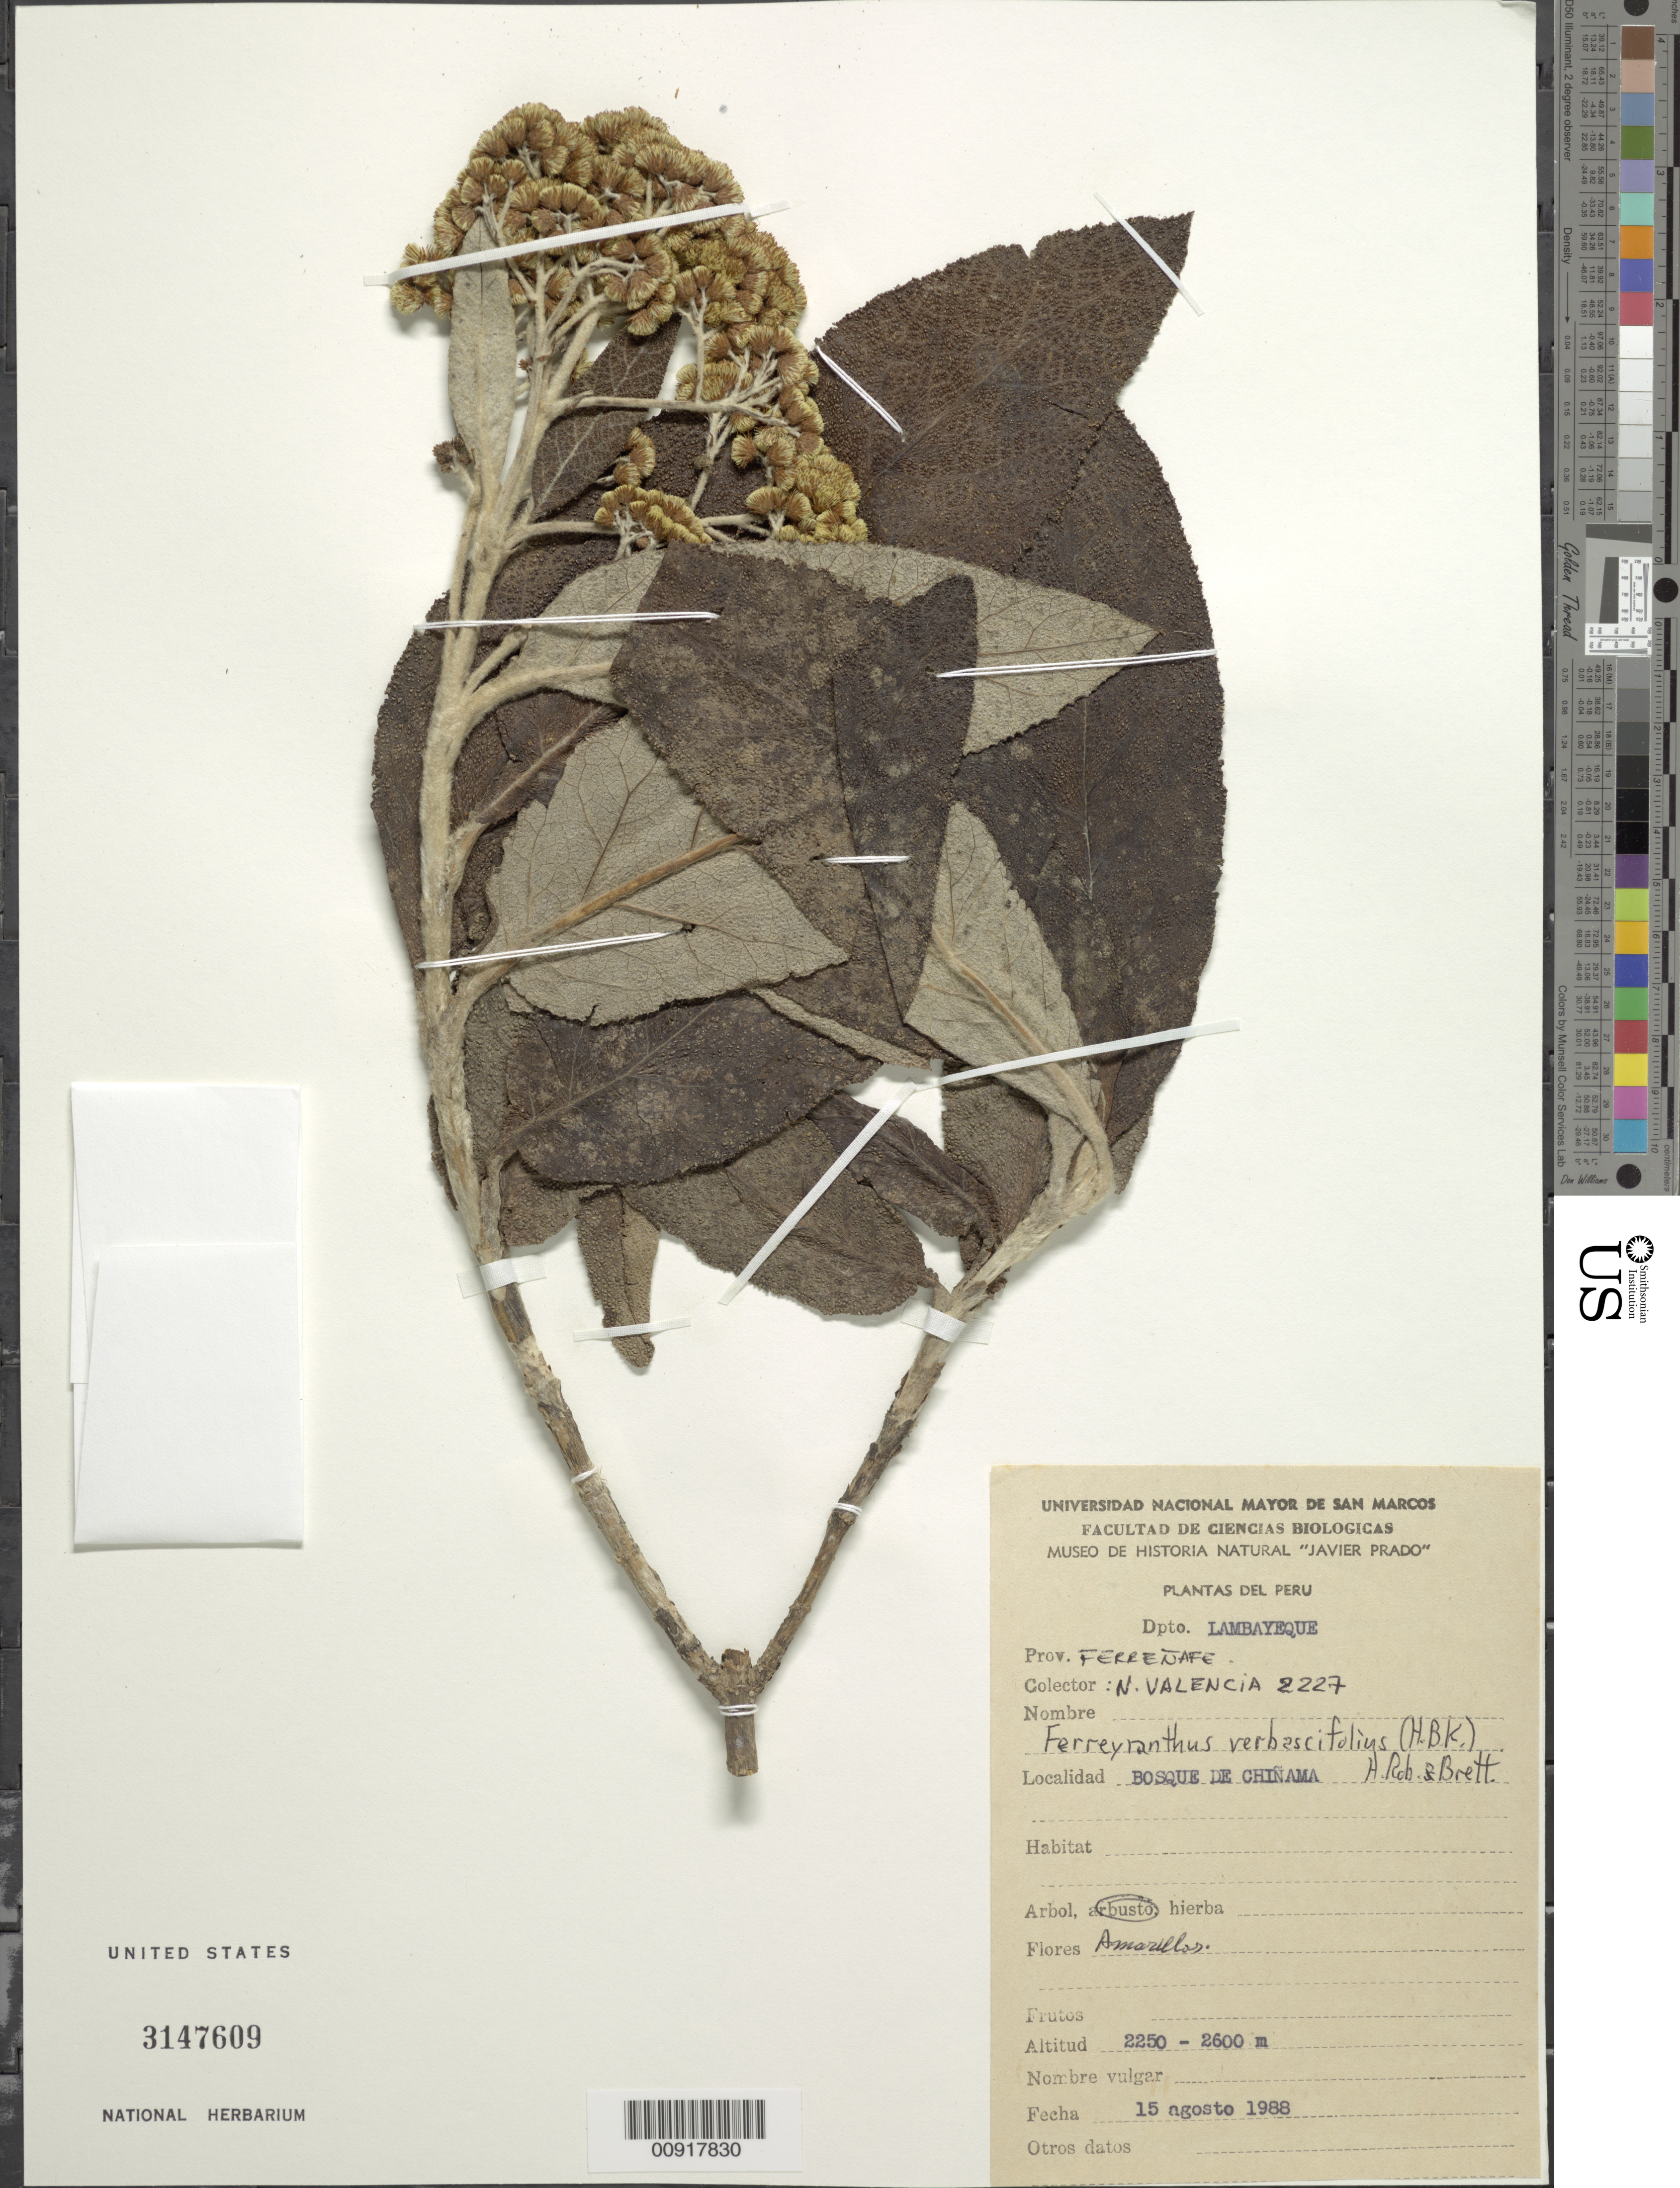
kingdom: Plantae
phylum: Tracheophyta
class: Magnoliopsida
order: Asterales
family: Asteraceae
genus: Ferreyranthus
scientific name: Ferreyranthus verbascifolius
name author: (Kunth) H. Rob. & Brettell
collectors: N. Valencia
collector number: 2227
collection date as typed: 15 August 1988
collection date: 1988-08-15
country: Peru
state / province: Lambayeque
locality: Prov. Ferreñafe, Chiñama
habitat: Bosque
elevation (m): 2250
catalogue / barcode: US 3147609